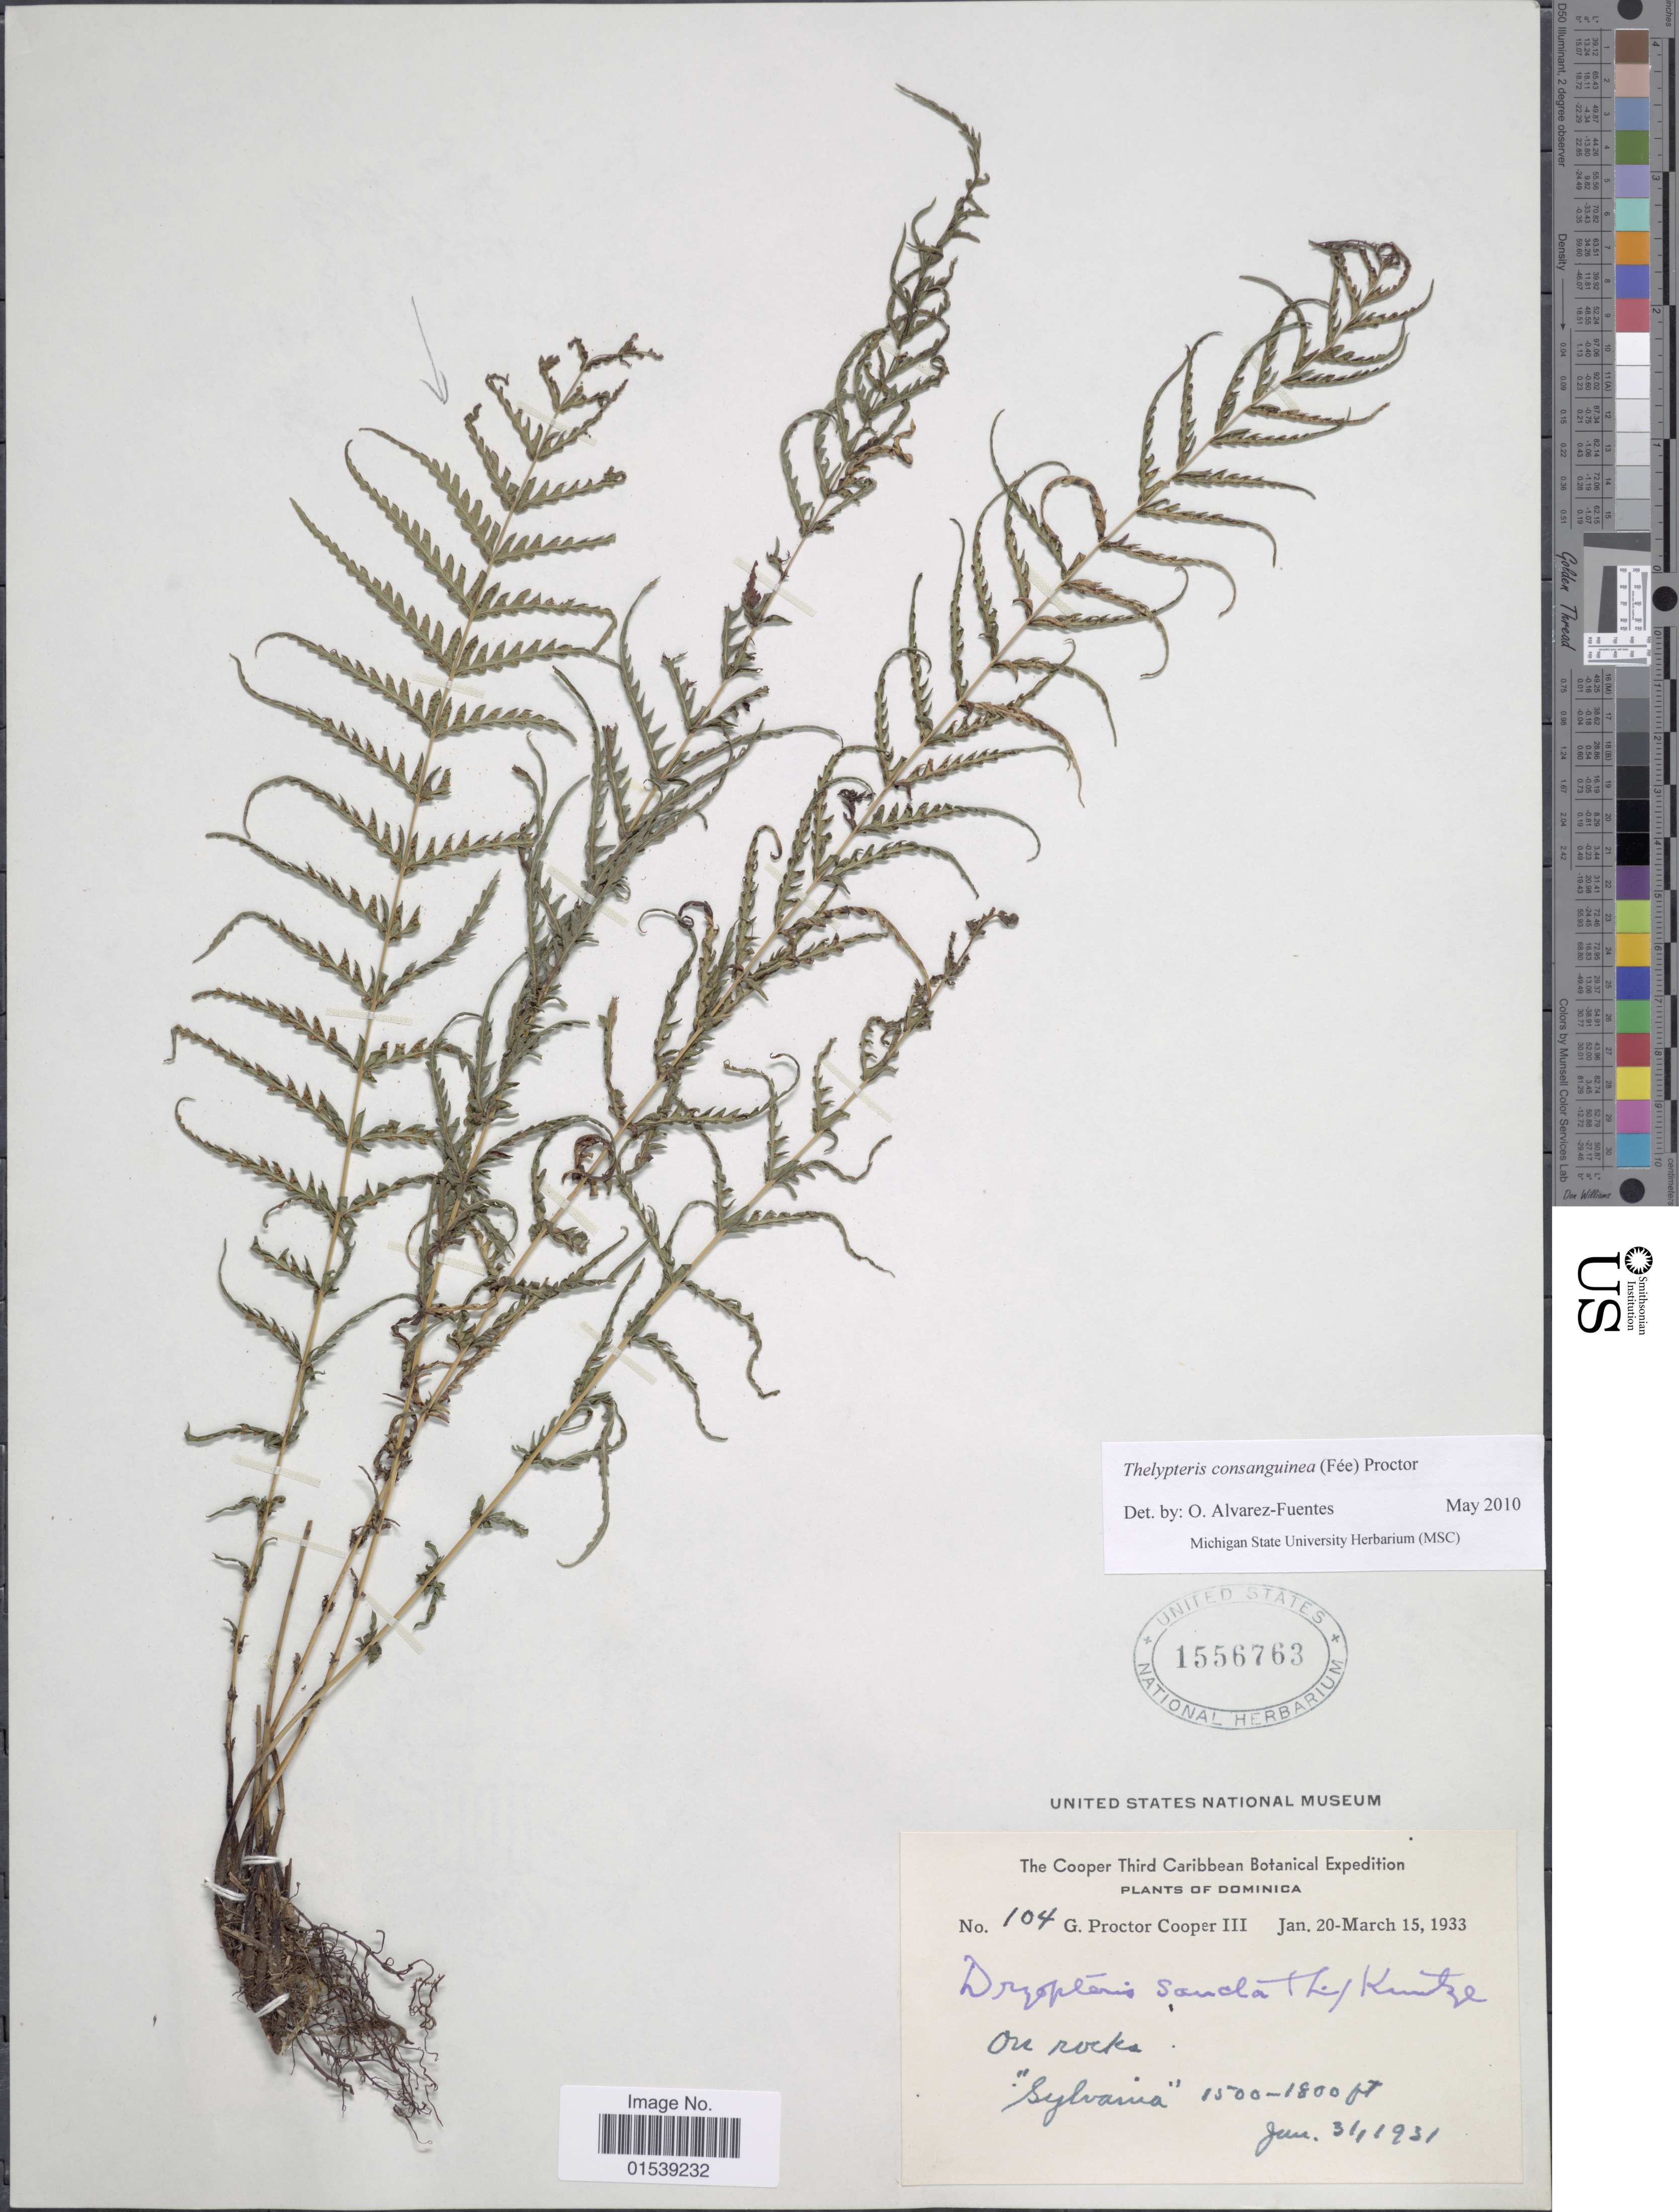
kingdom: Plantae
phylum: Tracheophyta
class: Polypodiopsida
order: Polypodiales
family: Thelypteridaceae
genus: Amauropelta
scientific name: Amauropelta consanguinea (Fée) comb. nov., ined. 2015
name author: (Fée)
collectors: G. Cooper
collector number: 104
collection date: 1931-01-31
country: Dominica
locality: Sylvania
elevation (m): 457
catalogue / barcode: US 1556763